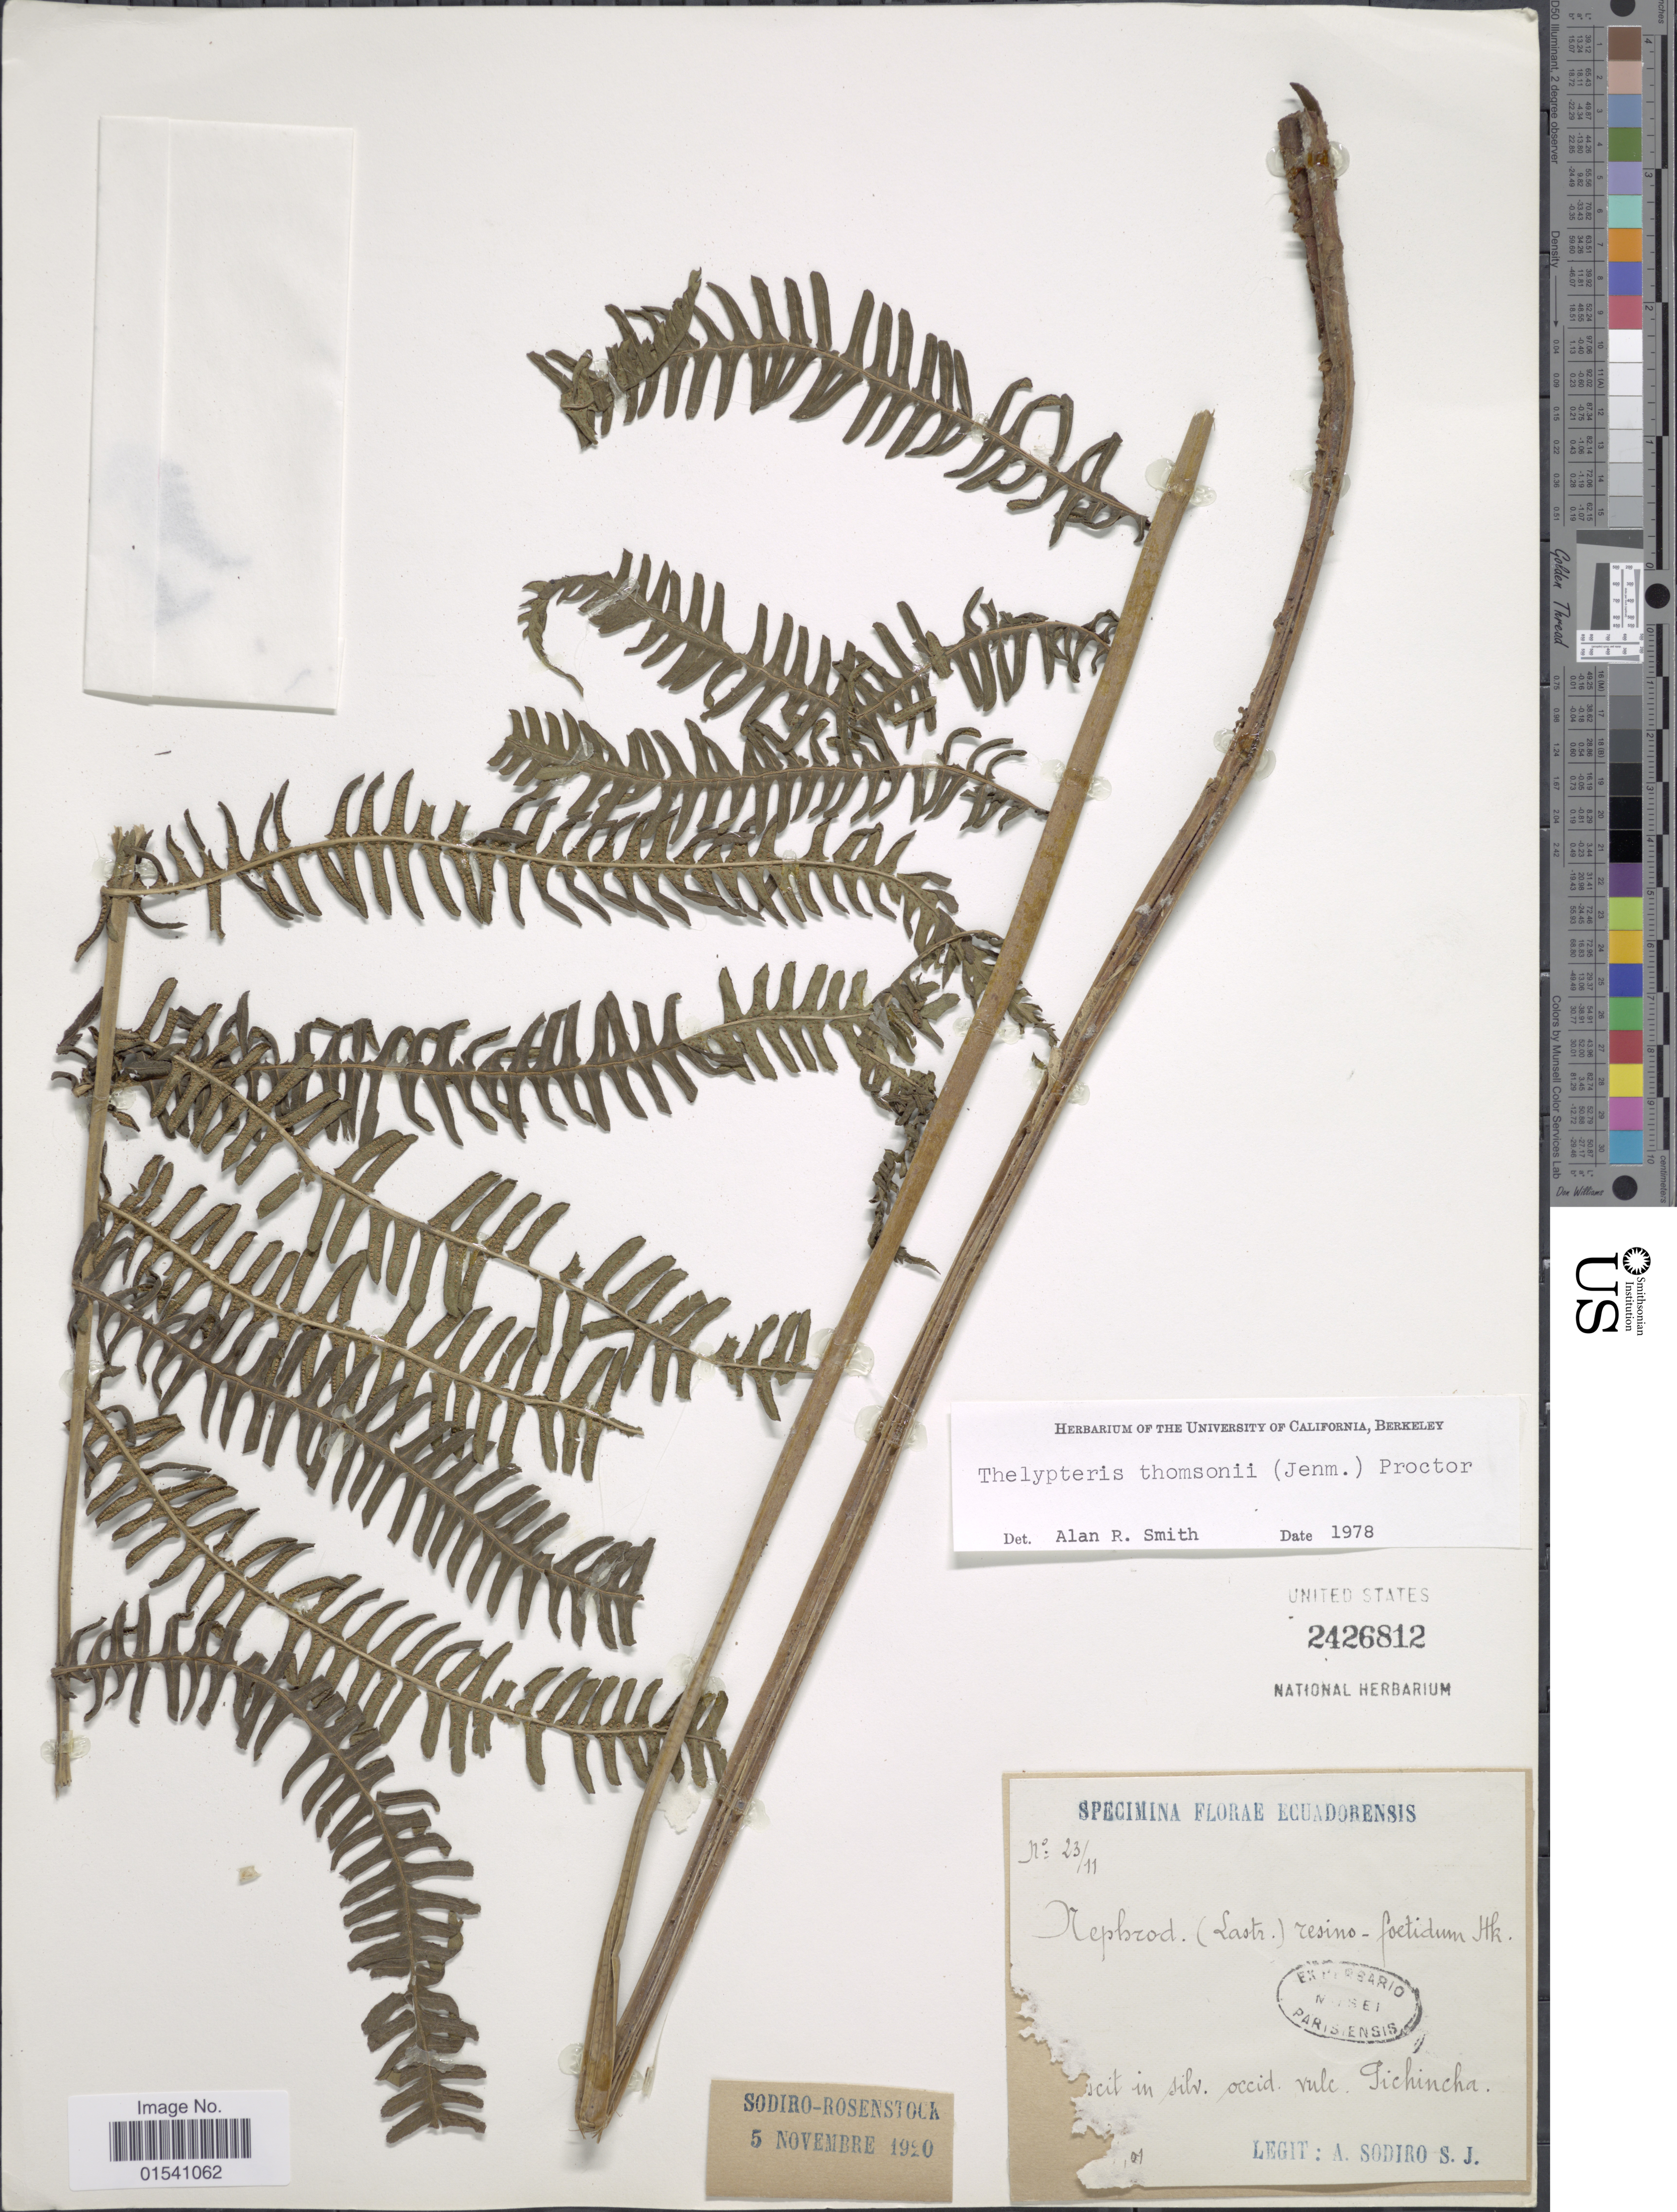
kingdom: Plantae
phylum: Tracheophyta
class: Polypodiopsida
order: Polypodiales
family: Thelypteridaceae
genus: Amauropelta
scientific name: Amauropelta thomsonii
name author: (Jenman) Pic. Serm.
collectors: A. Mille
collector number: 23/11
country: Ecuador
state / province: Pichincha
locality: In silv. occid. vulc. Pichincha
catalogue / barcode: US 2426812